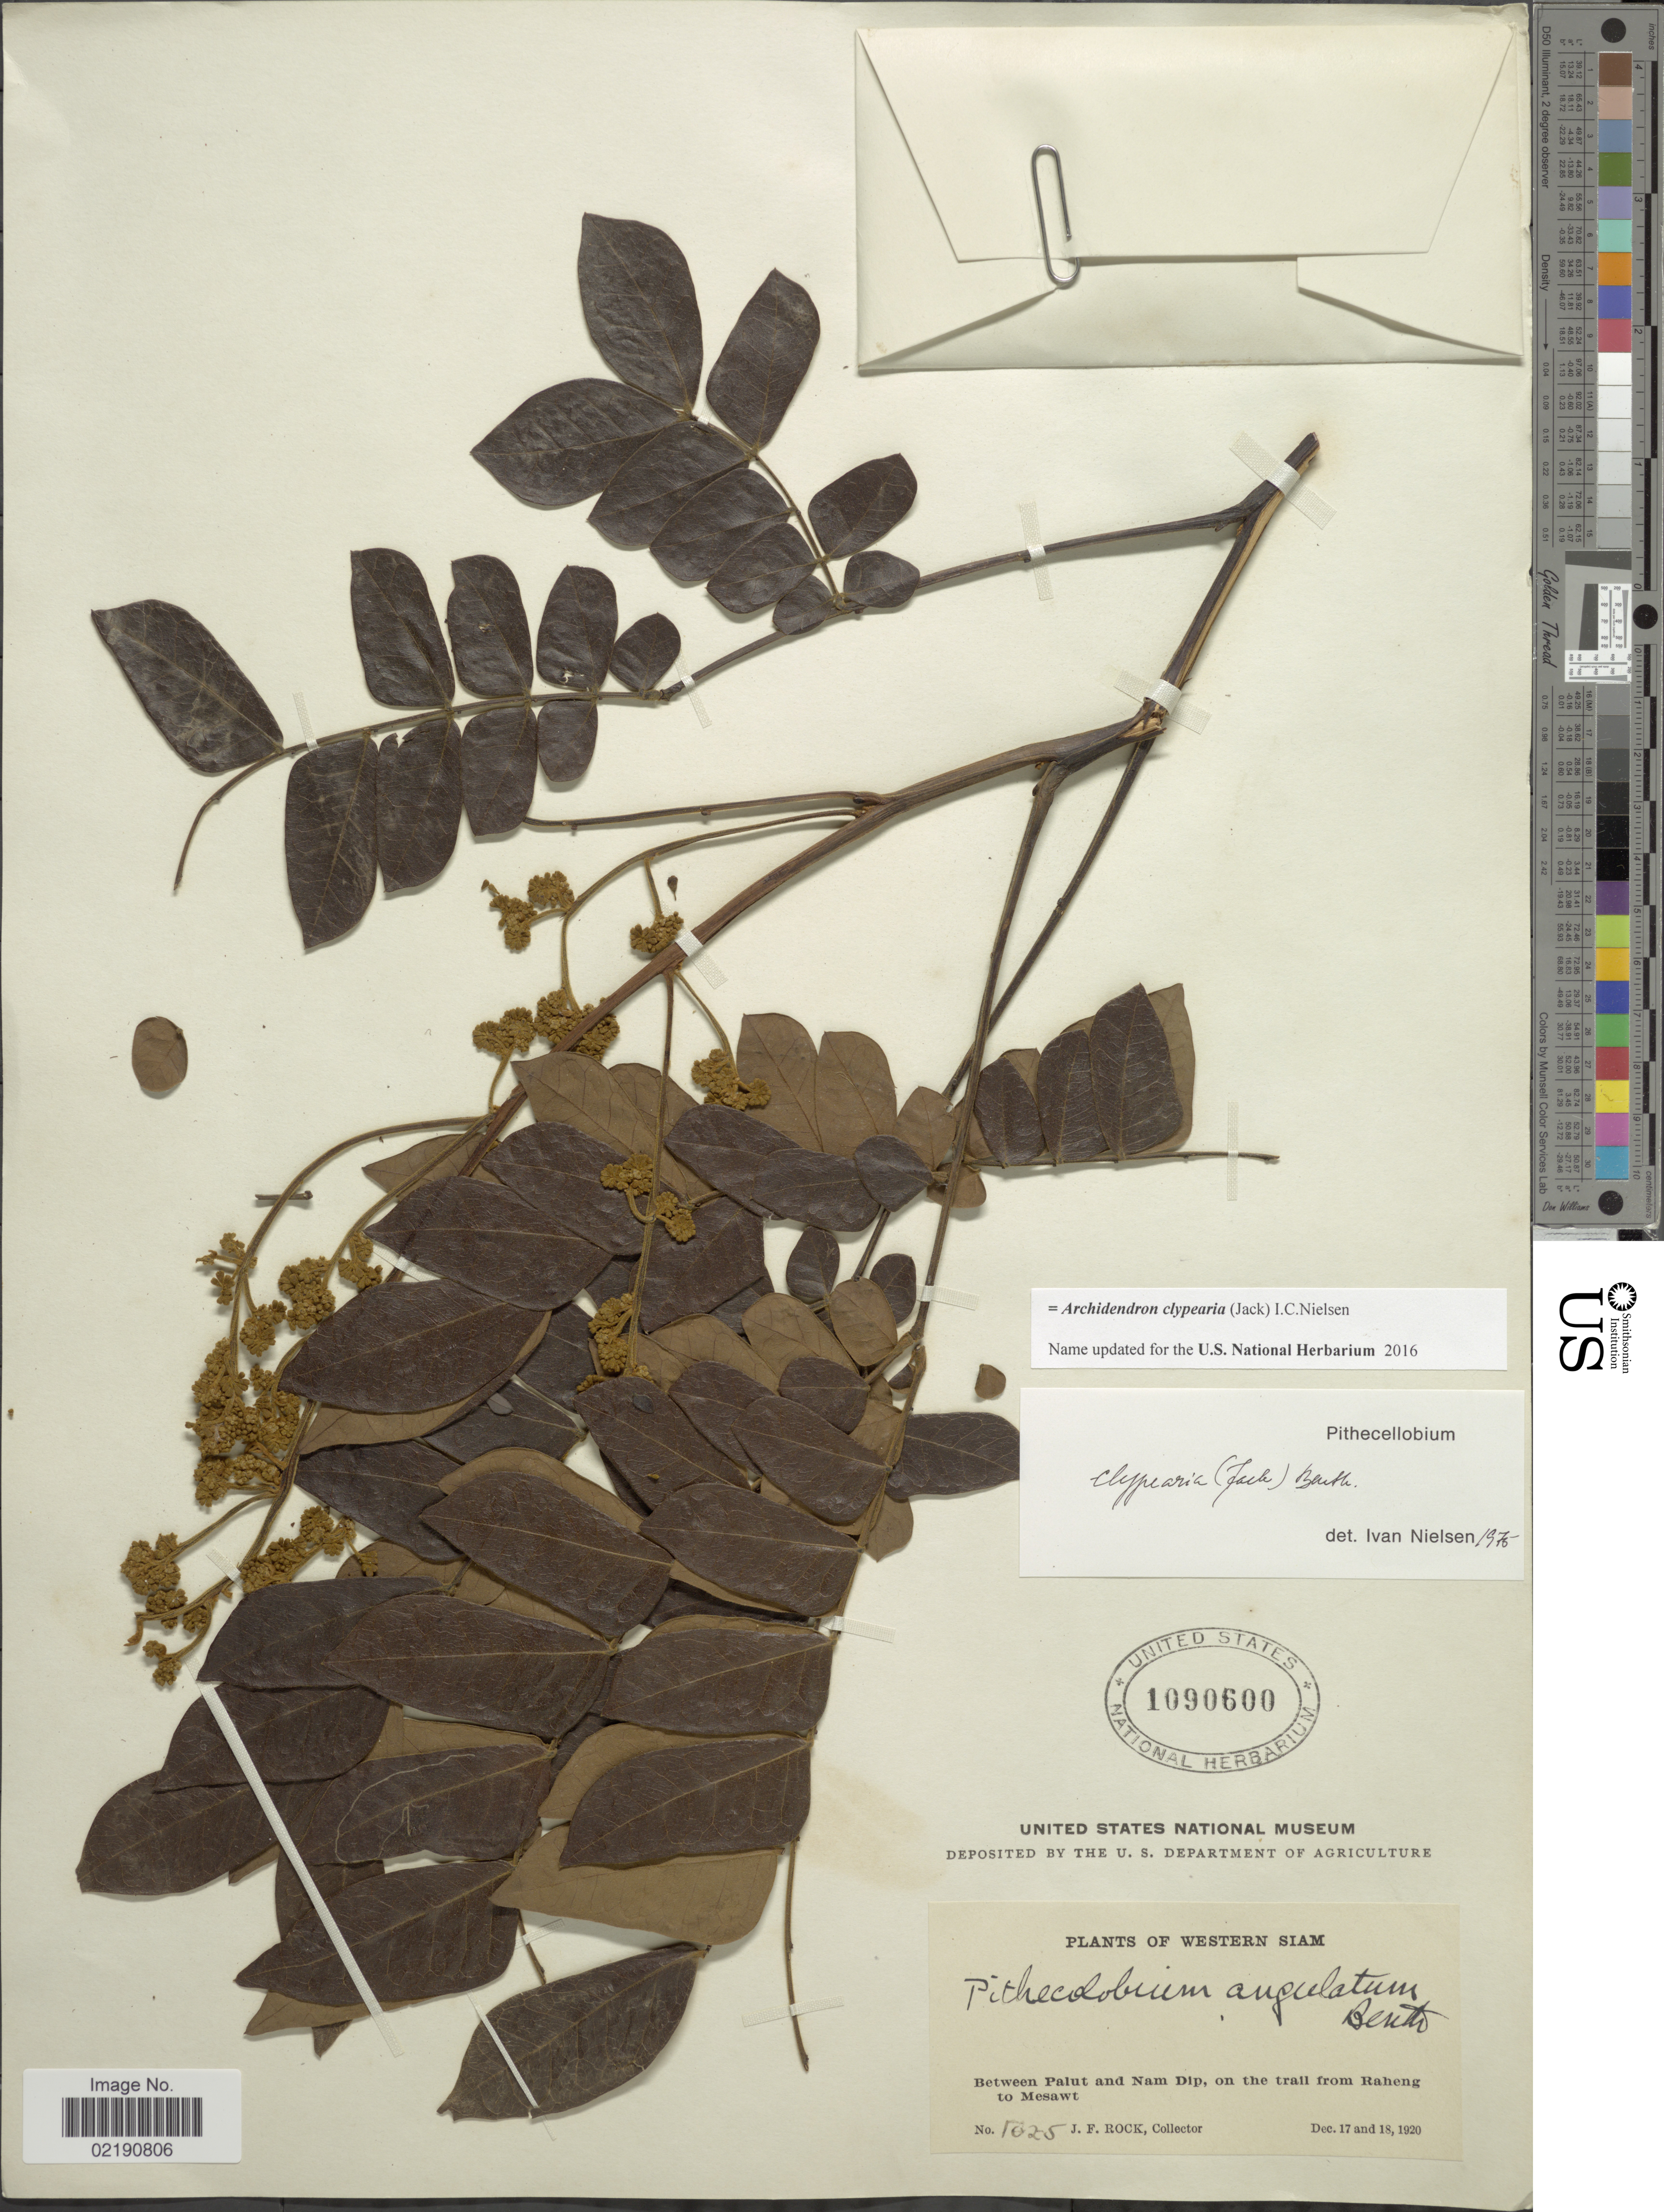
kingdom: Plantae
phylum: Tracheophyta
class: Magnoliopsida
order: Fabales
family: Fabaceae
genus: Archidendron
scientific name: Archidendron clypearia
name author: (Jack) I.C. Nielsen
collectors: J. Rock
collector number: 1025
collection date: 1920-12-17/1920-12-18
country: Thailand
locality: Western Siam, between Palut and Nam Dip, on the trail from Raheng to Mesawt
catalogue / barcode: US 1090600